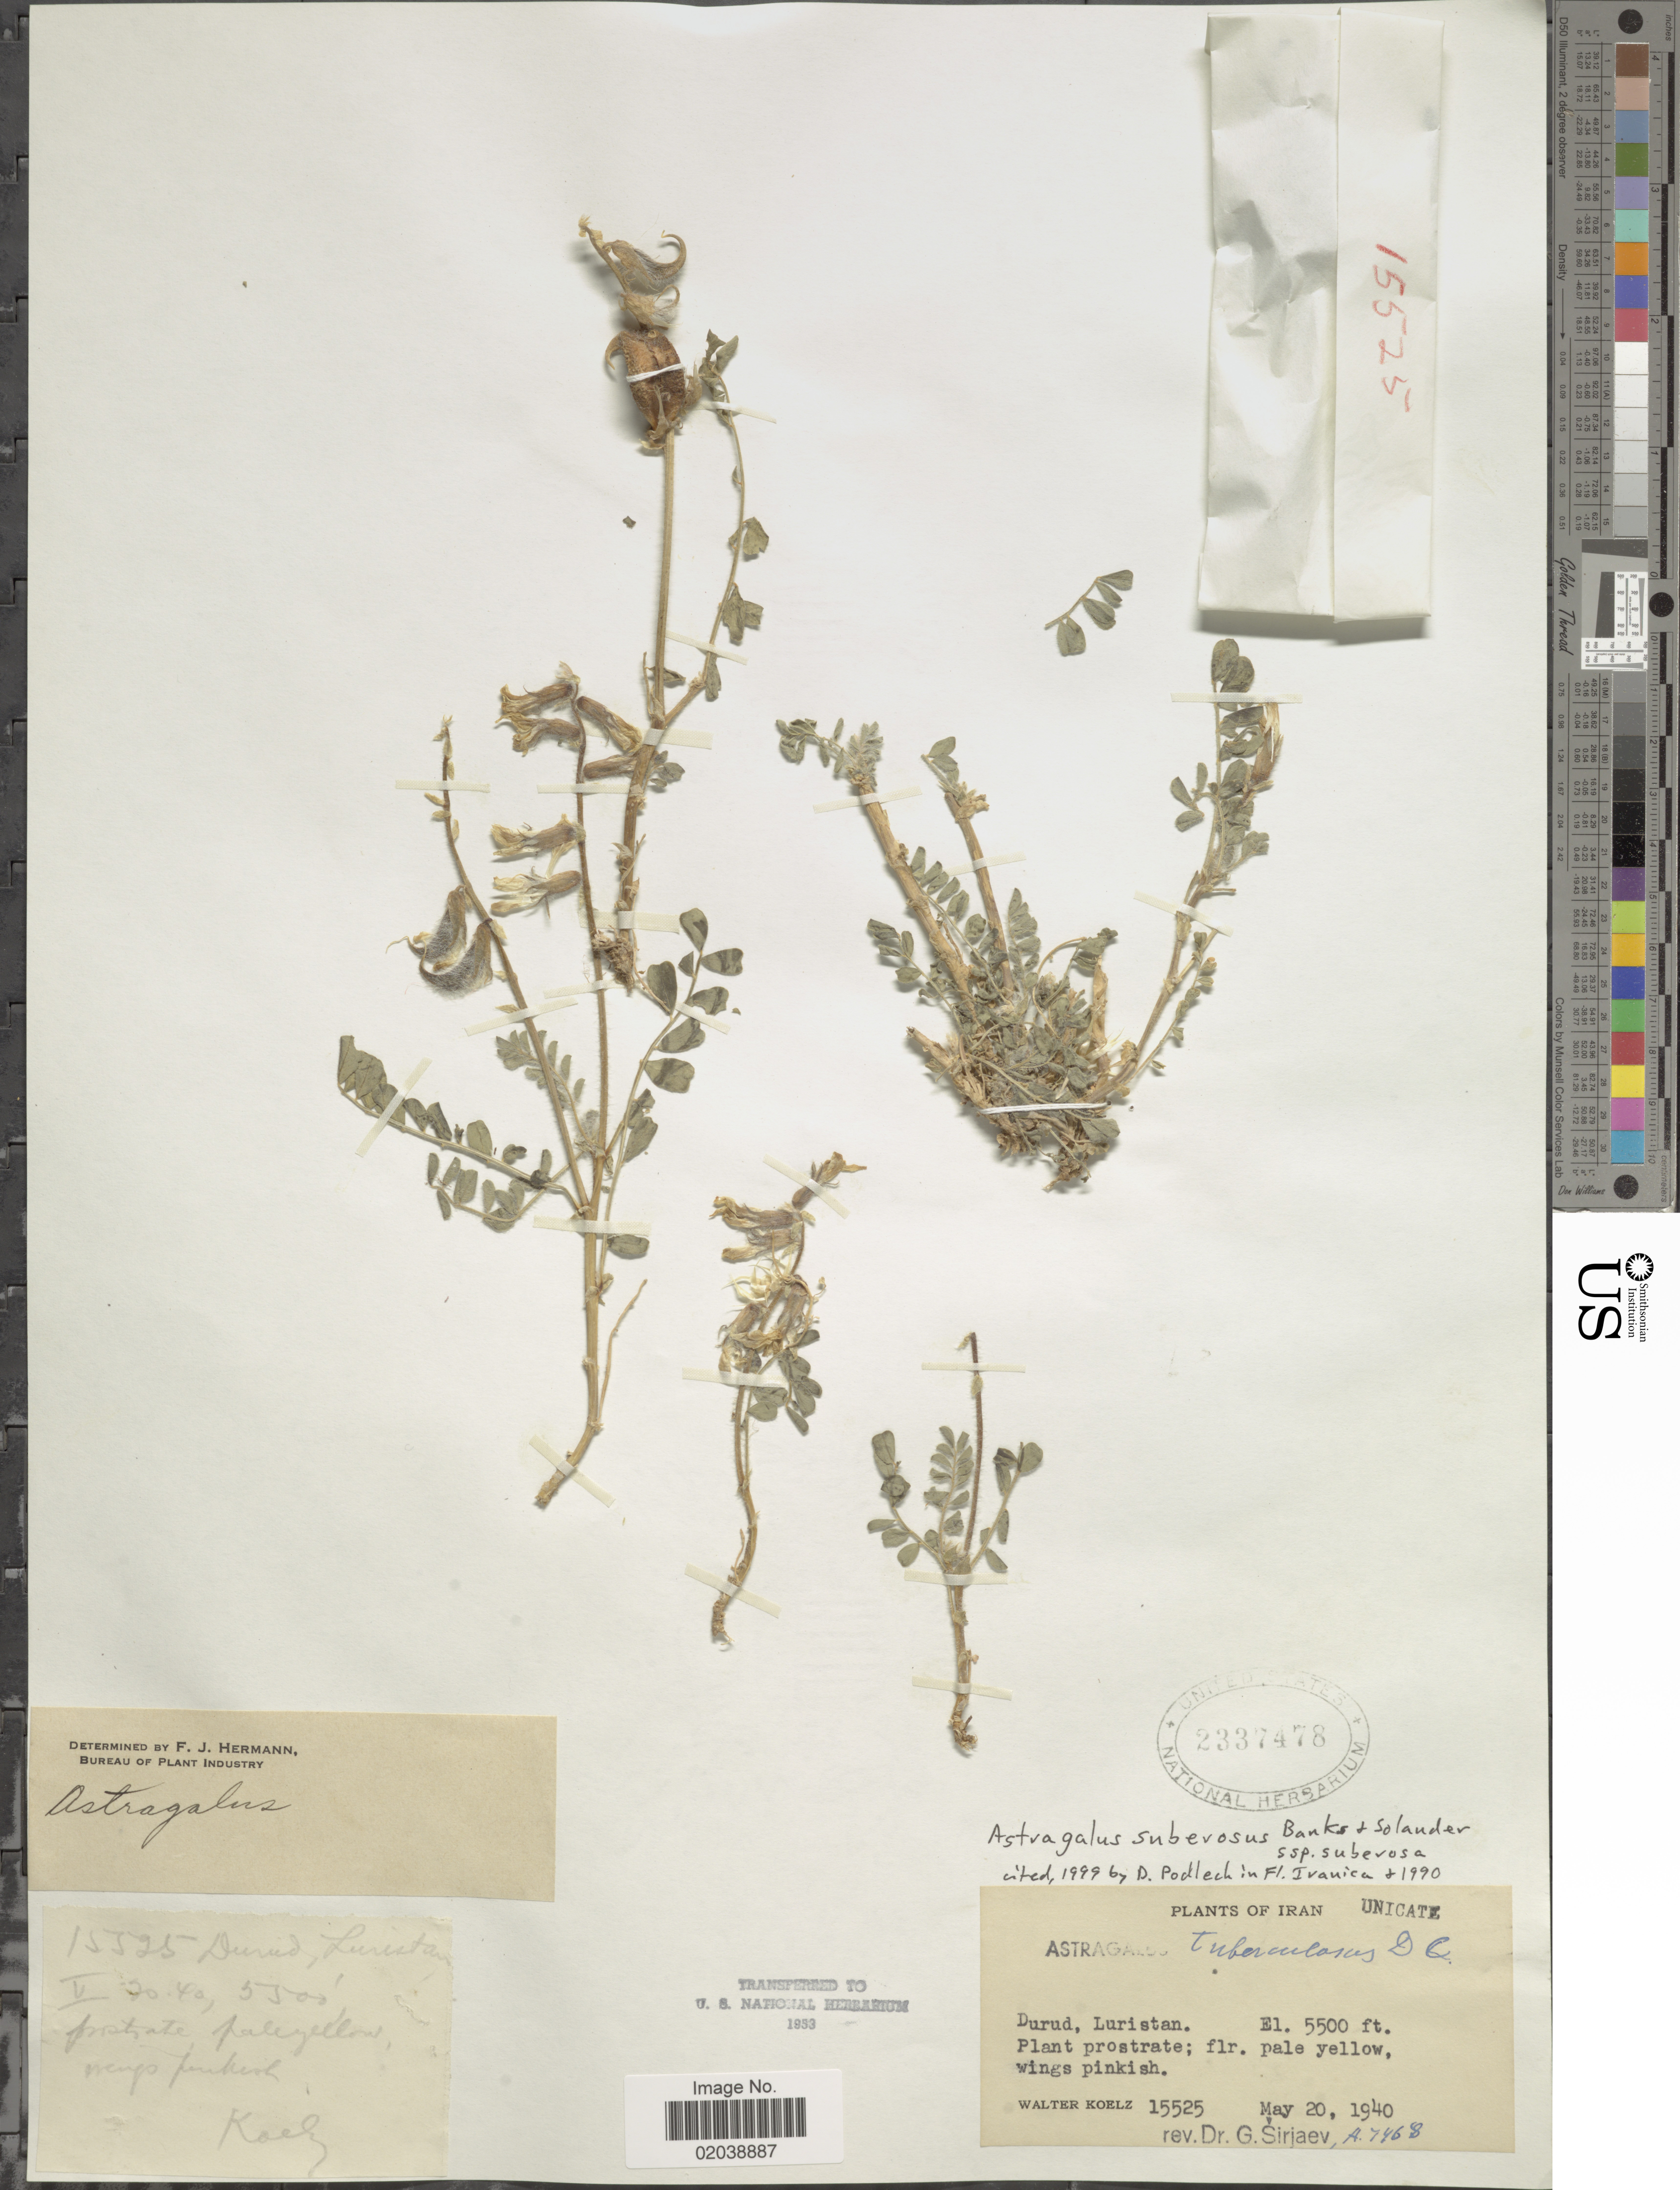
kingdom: Plantae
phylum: Tracheophyta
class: Magnoliopsida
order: Fabales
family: Fabaceae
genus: Astragalus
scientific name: Astragalus suberosus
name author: Banks & Sol.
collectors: W. N. Koelz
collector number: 15525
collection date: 1940-05-20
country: Iran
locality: Durud, Luristan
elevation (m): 1676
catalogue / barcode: US 2337478